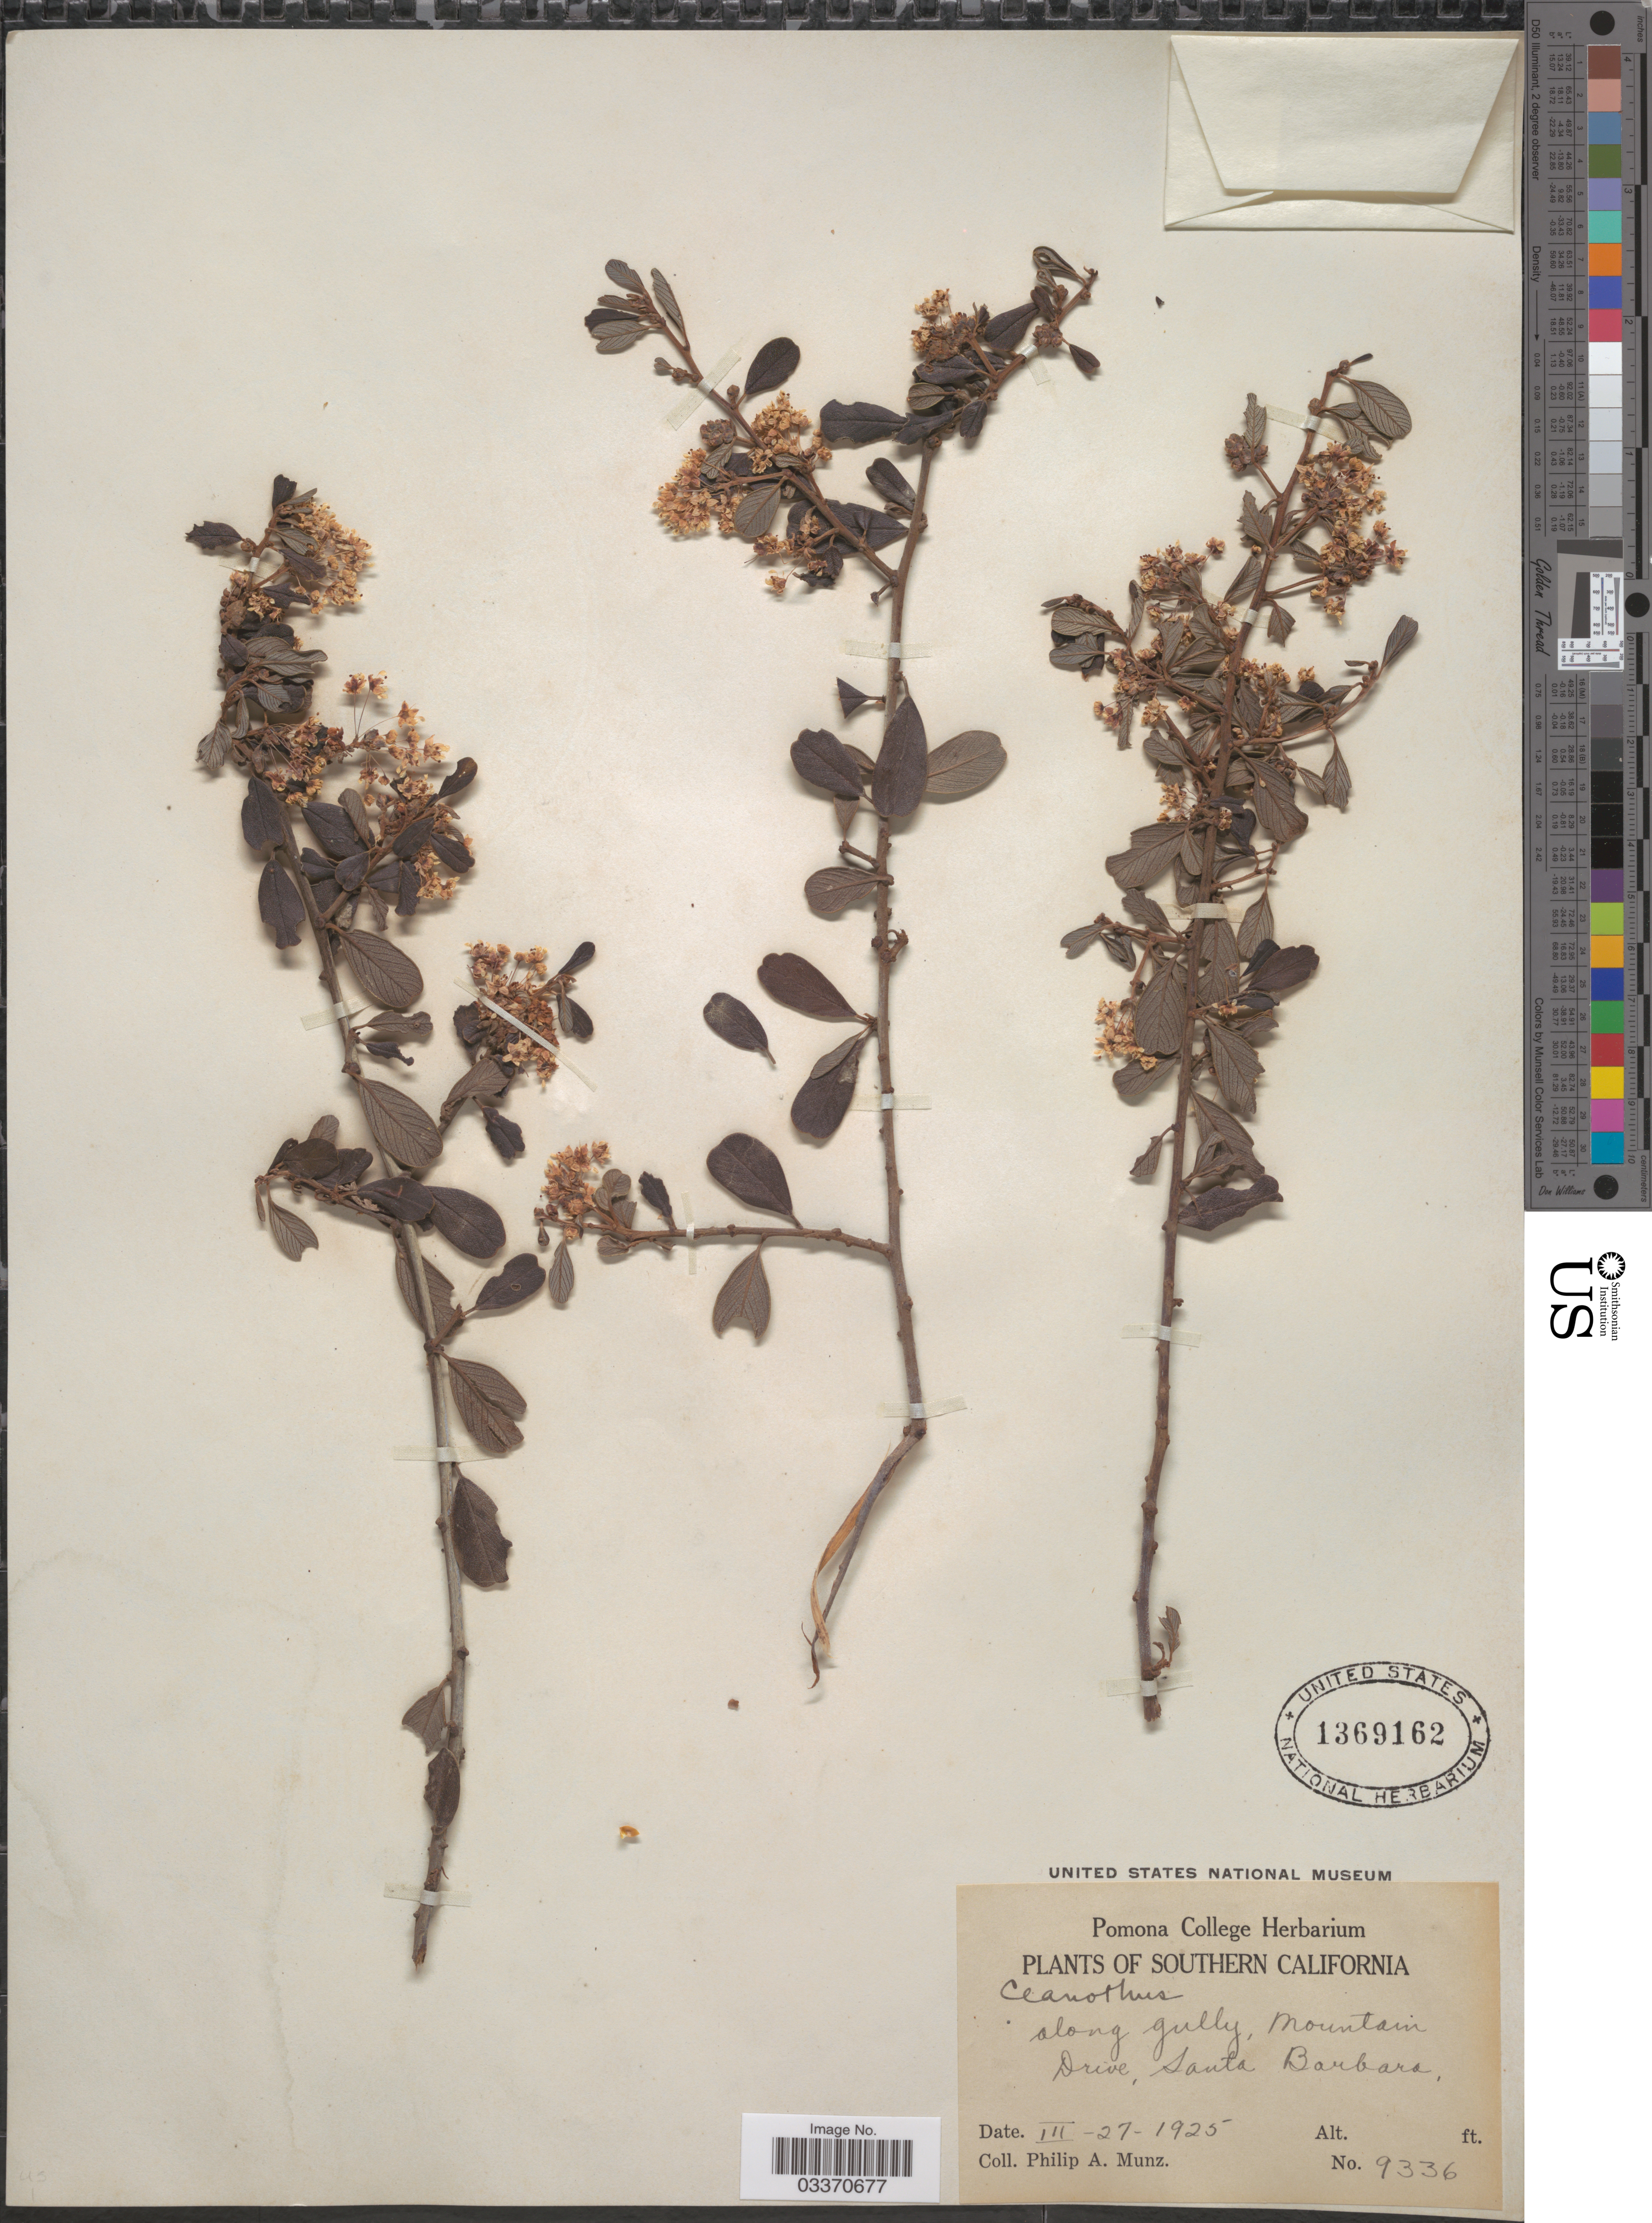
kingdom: Plantae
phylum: Tracheophyta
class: Magnoliopsida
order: Rosales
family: Rhamnaceae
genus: Ceanothus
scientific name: Ceanothus sp.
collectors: P. A. Munz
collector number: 9336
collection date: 1925-03-27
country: United States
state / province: California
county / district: Santa Barbara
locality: Southern California. Along gully, Mountain Drive, Santa Barbara.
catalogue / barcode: US 1369162